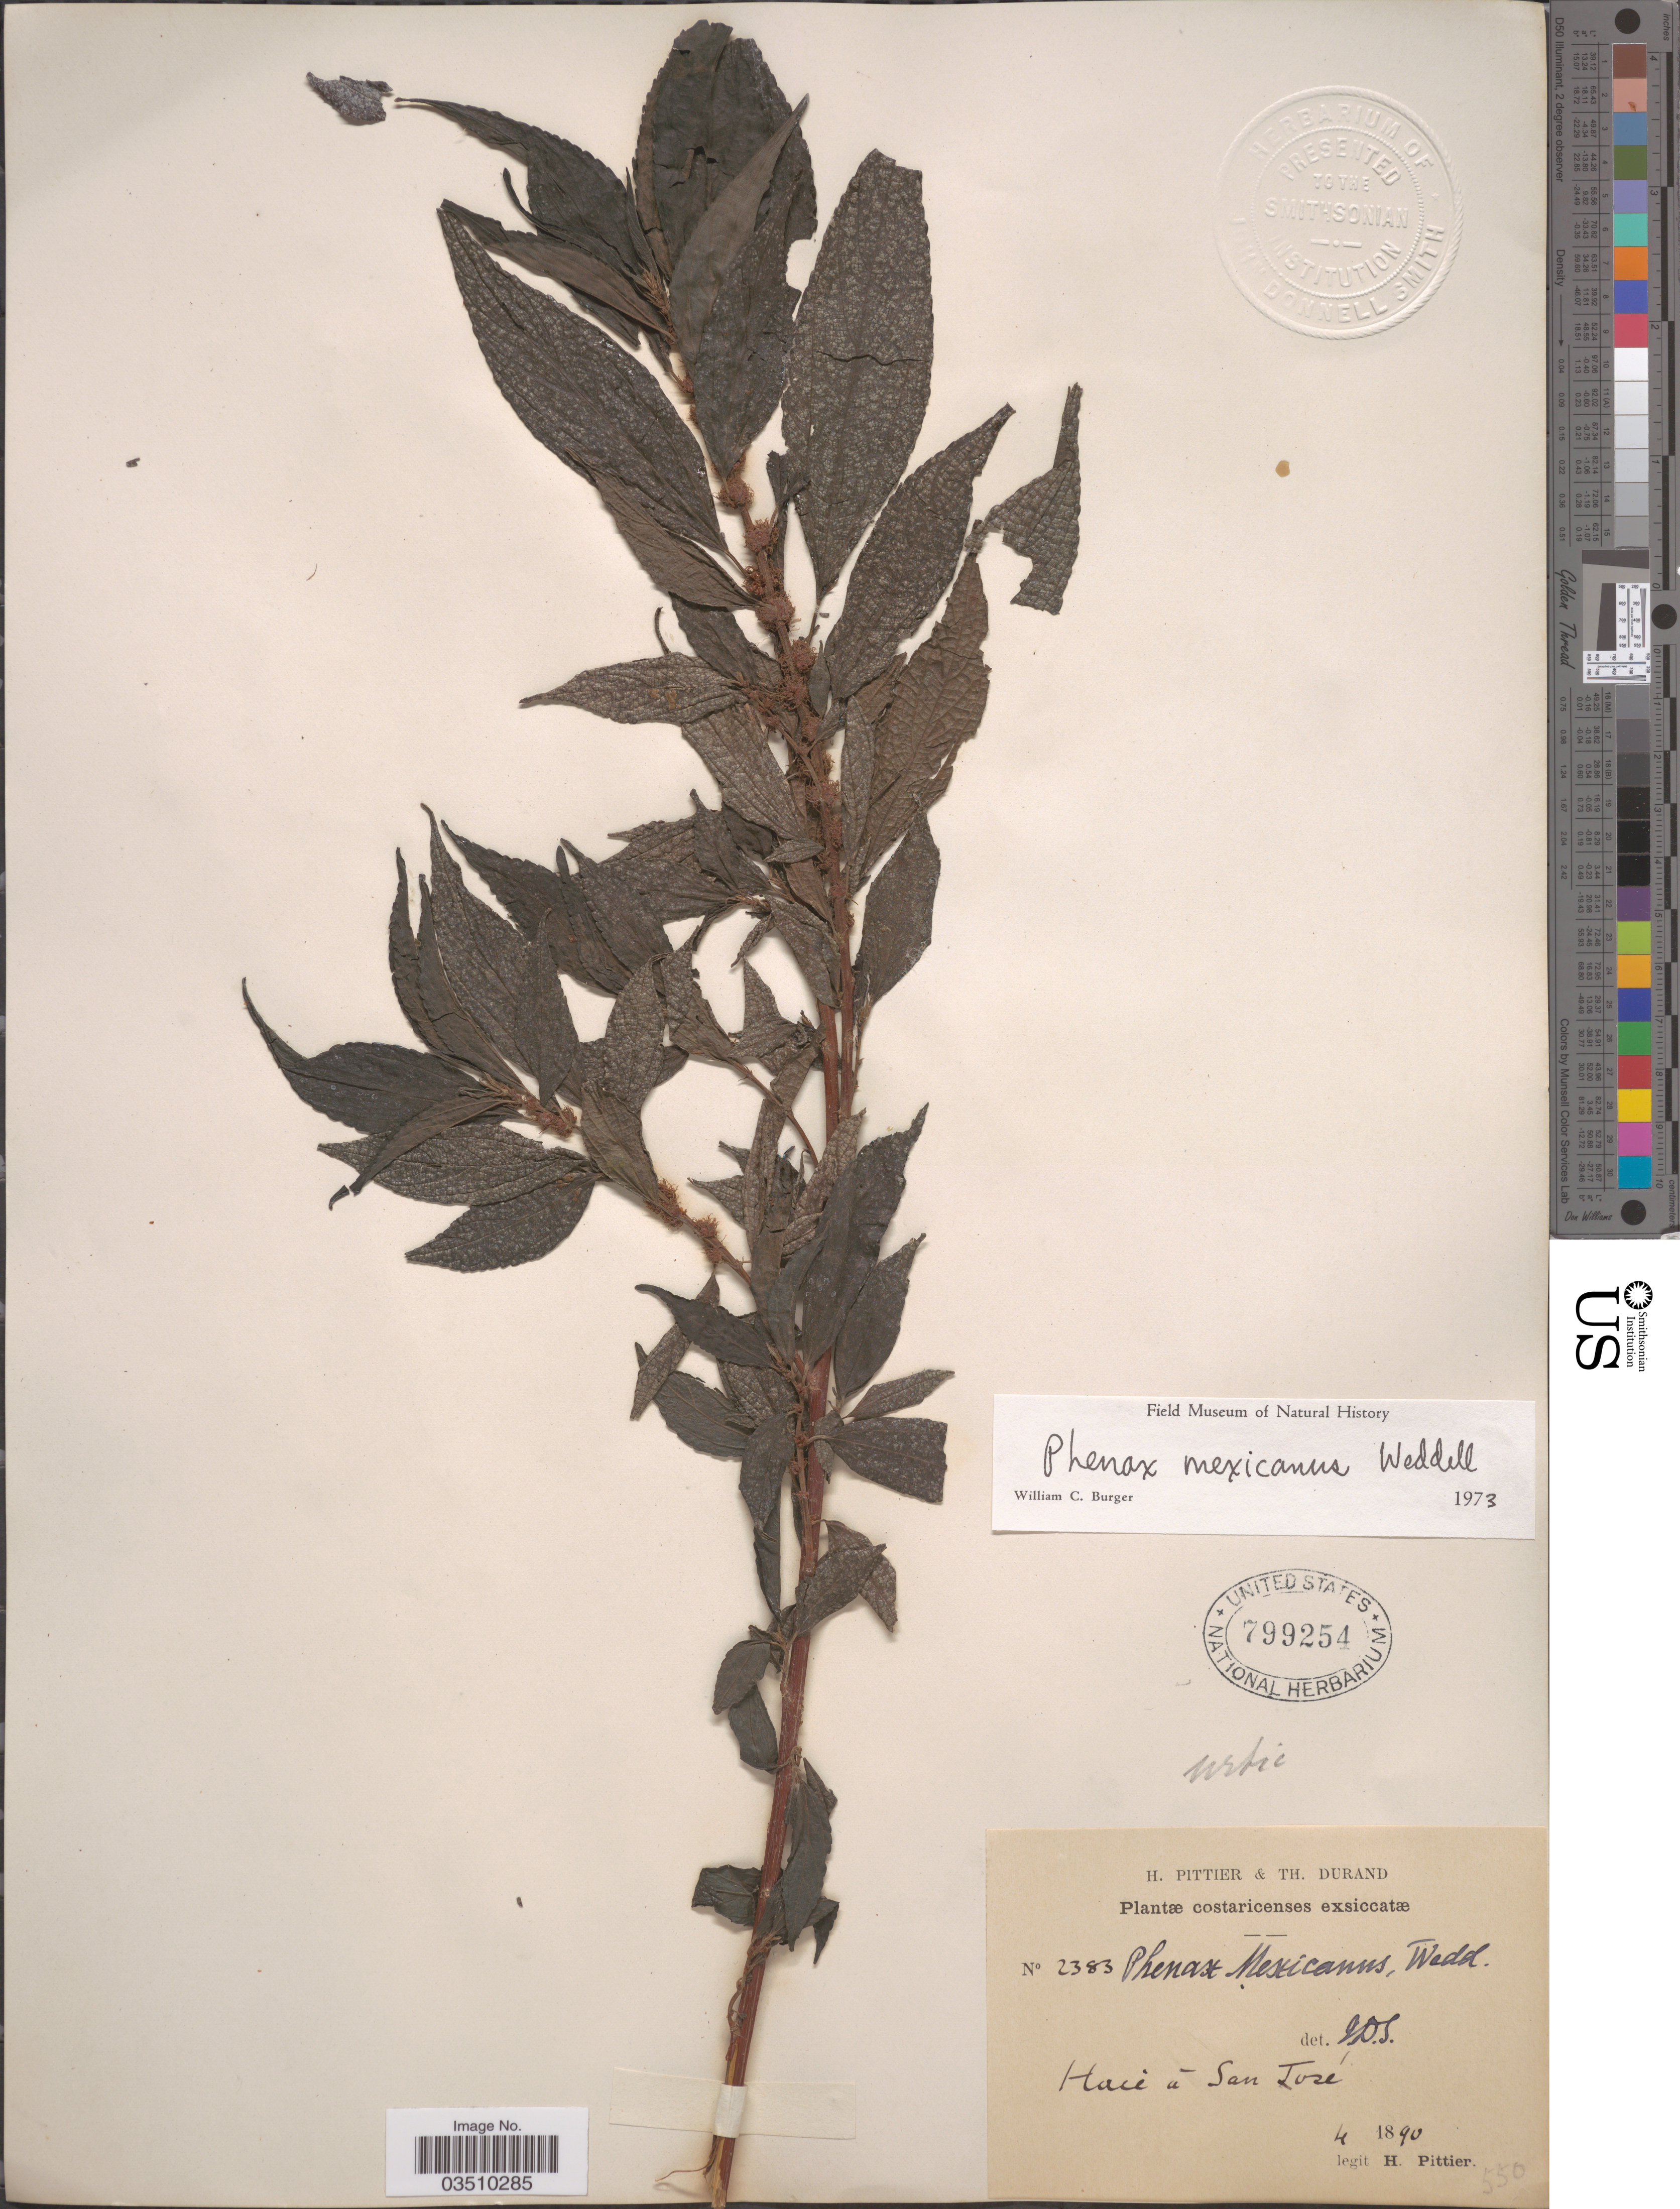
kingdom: Plantae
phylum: Tracheophyta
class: Magnoliopsida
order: Rosales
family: Urticaceae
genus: Phenax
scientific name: Phenax mexicanus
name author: Wedd.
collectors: H. F. Pittier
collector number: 2383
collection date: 1890-04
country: Costa Rica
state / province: San José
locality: Haié á San José.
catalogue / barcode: US 799254